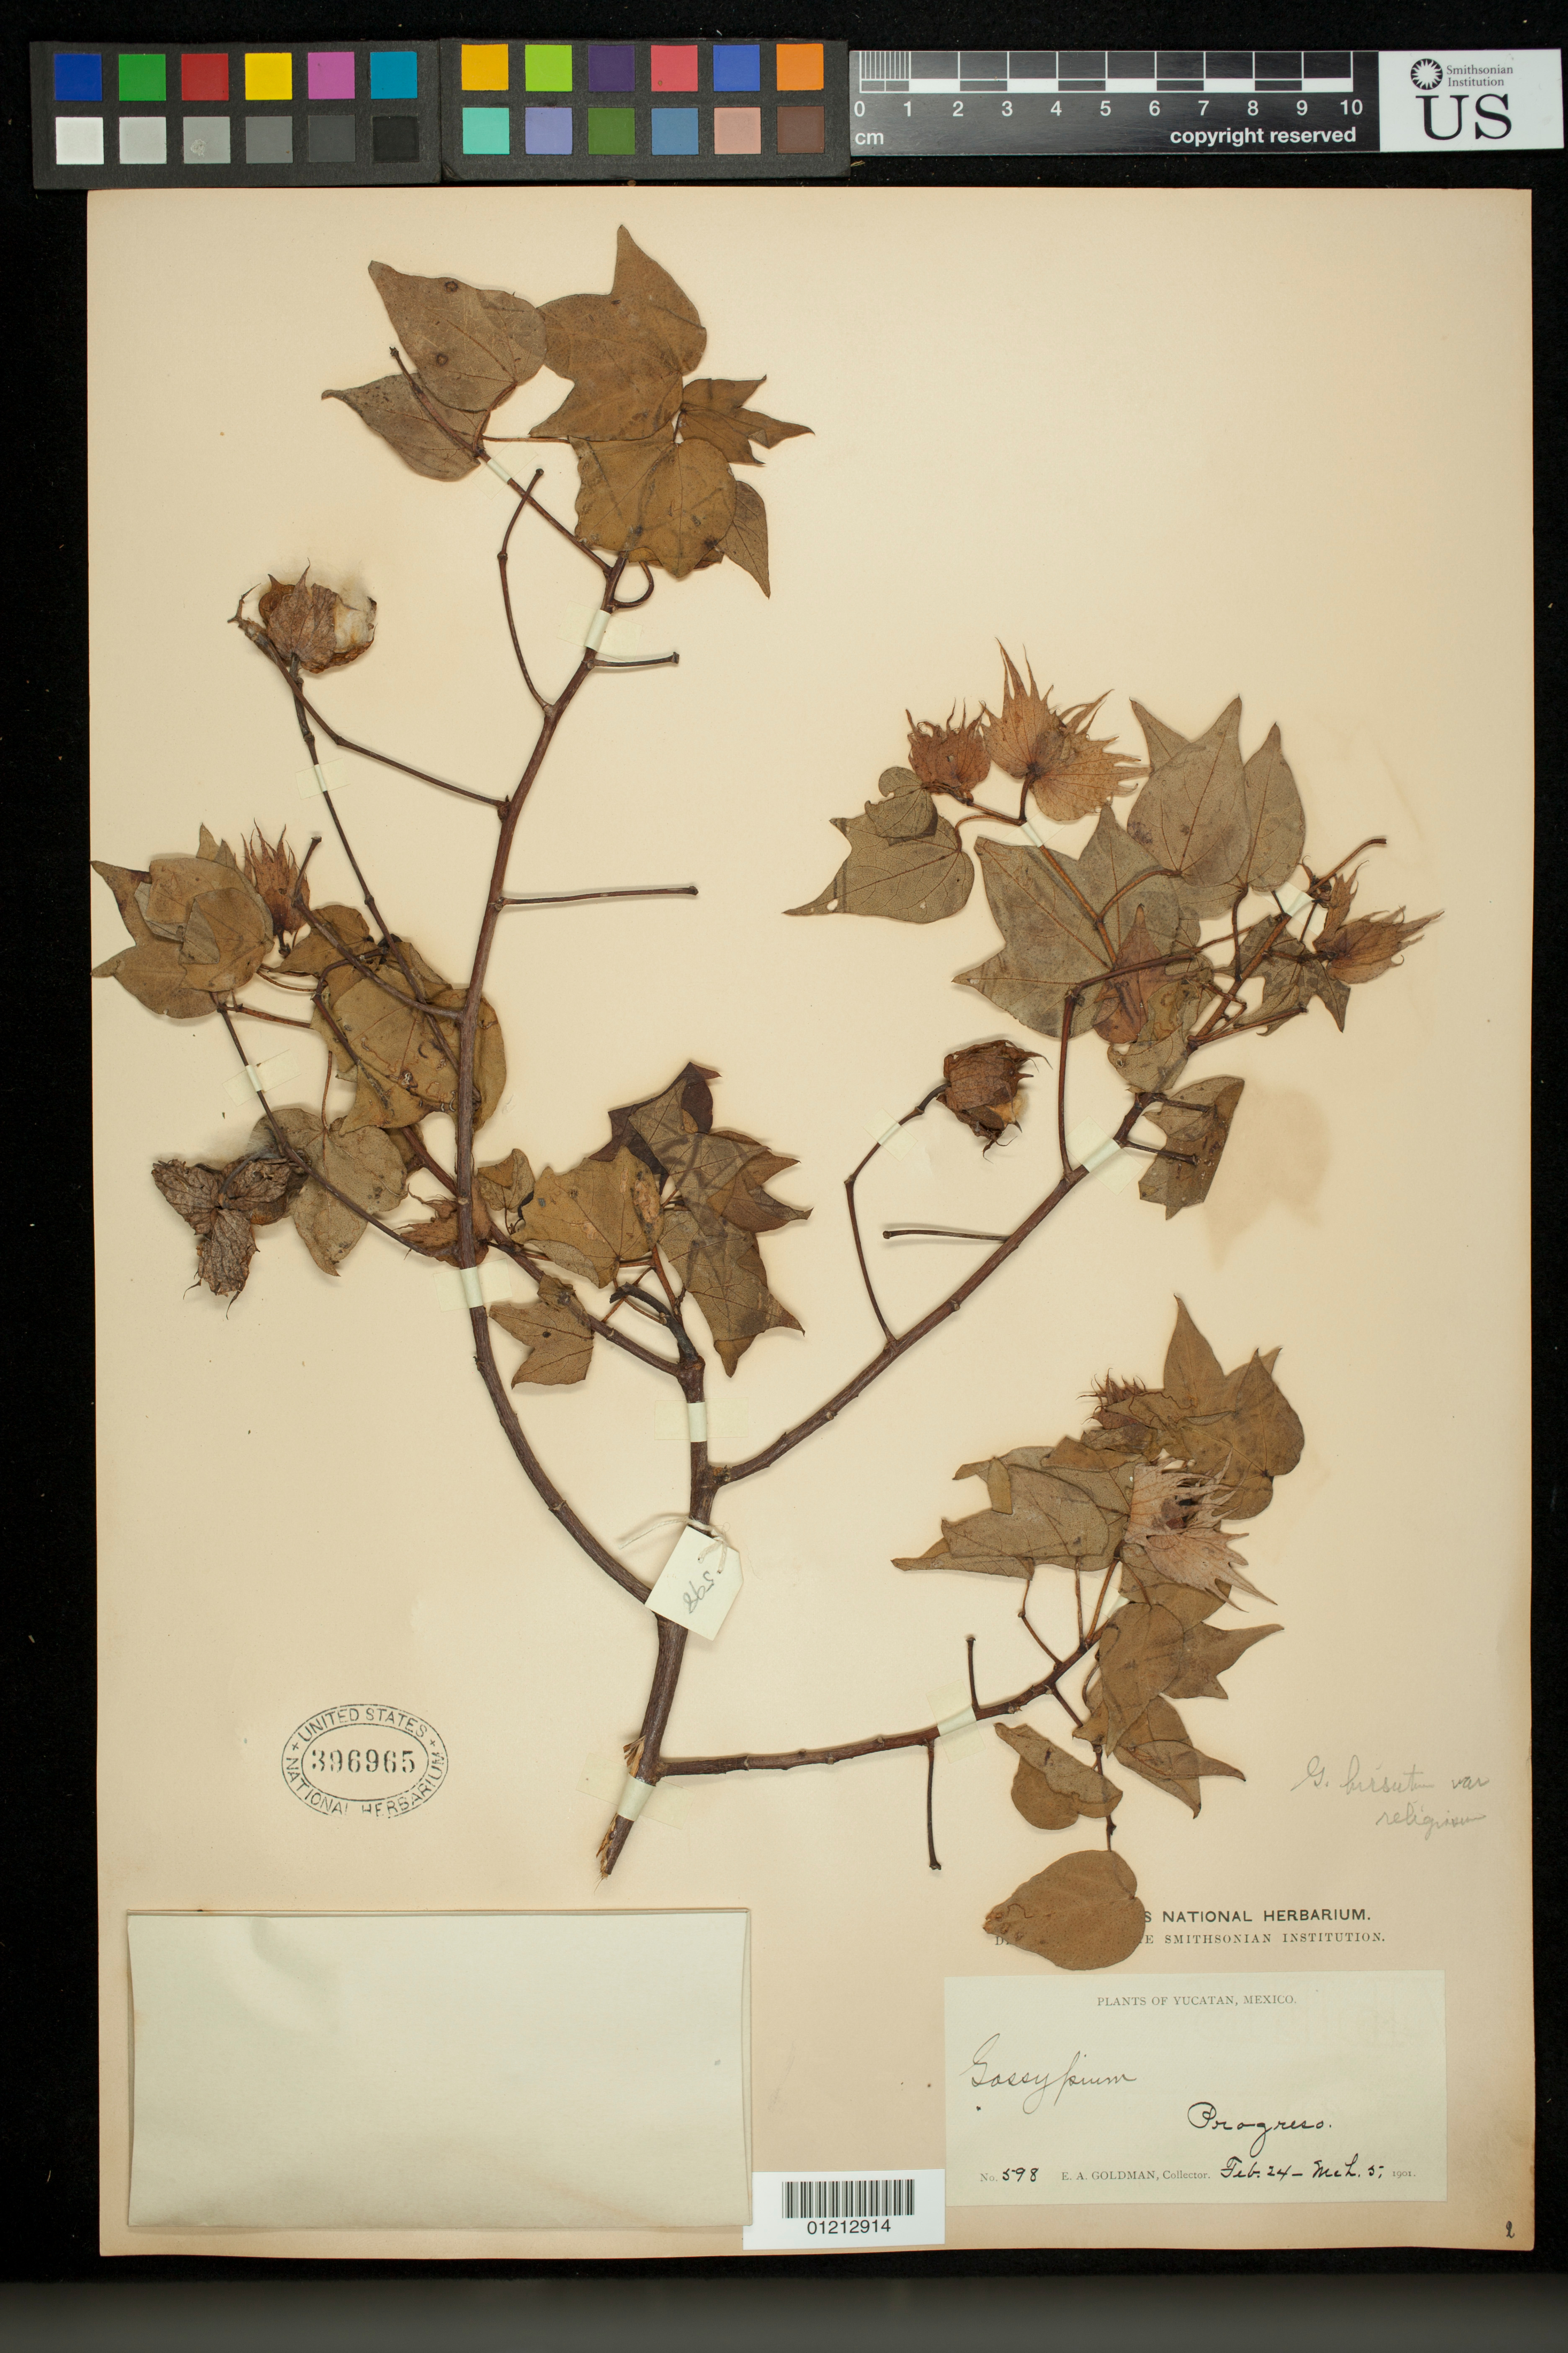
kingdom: Plantae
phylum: Tracheophyta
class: Magnoliopsida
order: Malvales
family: Malvaceae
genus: Gossypium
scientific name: Gossypium religiosum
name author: L.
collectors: E. A. Goldman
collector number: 598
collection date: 1901-02-24/1901-03-05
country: Mexico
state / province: Yucatán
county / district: Progreso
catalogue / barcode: US 396965